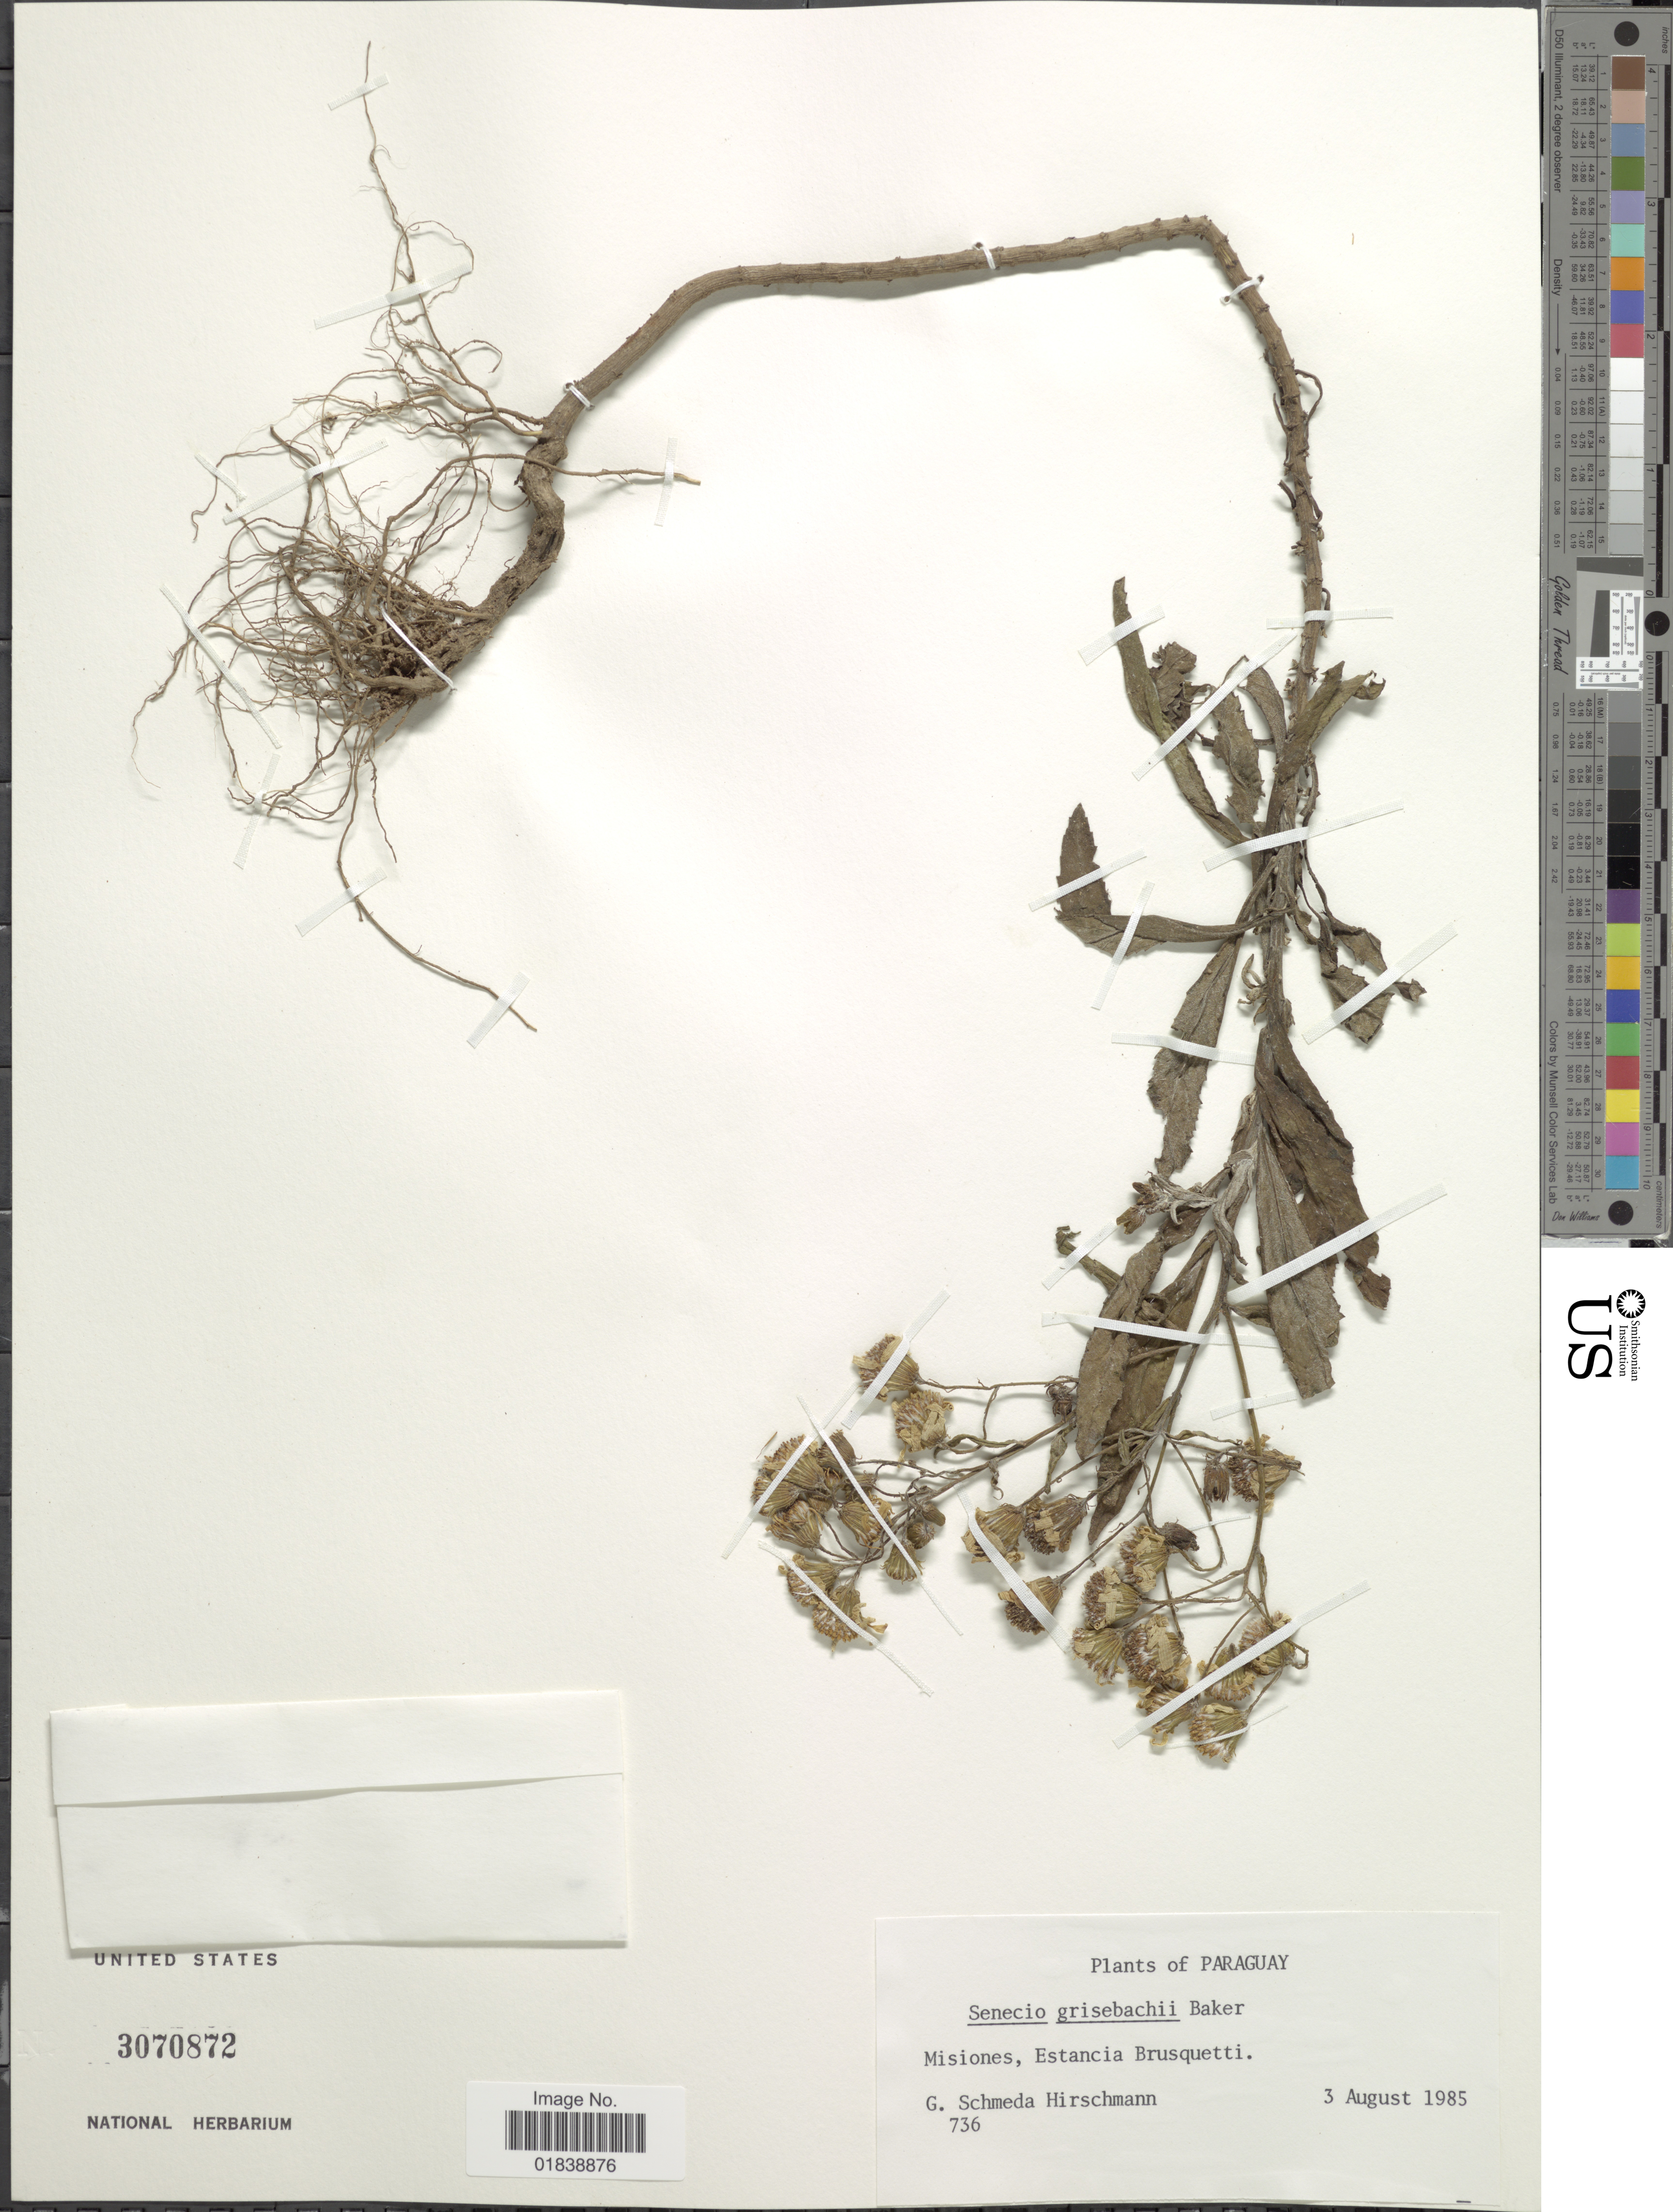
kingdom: Plantae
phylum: Tracheophyta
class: Magnoliopsida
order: Asterales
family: Asteraceae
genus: Senecio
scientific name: Senecio grisebachii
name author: Baker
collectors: G. Hirschmann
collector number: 736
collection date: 1985-08-03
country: Paraguay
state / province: Misiones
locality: Estancia Brusquetti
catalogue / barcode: US 3070872